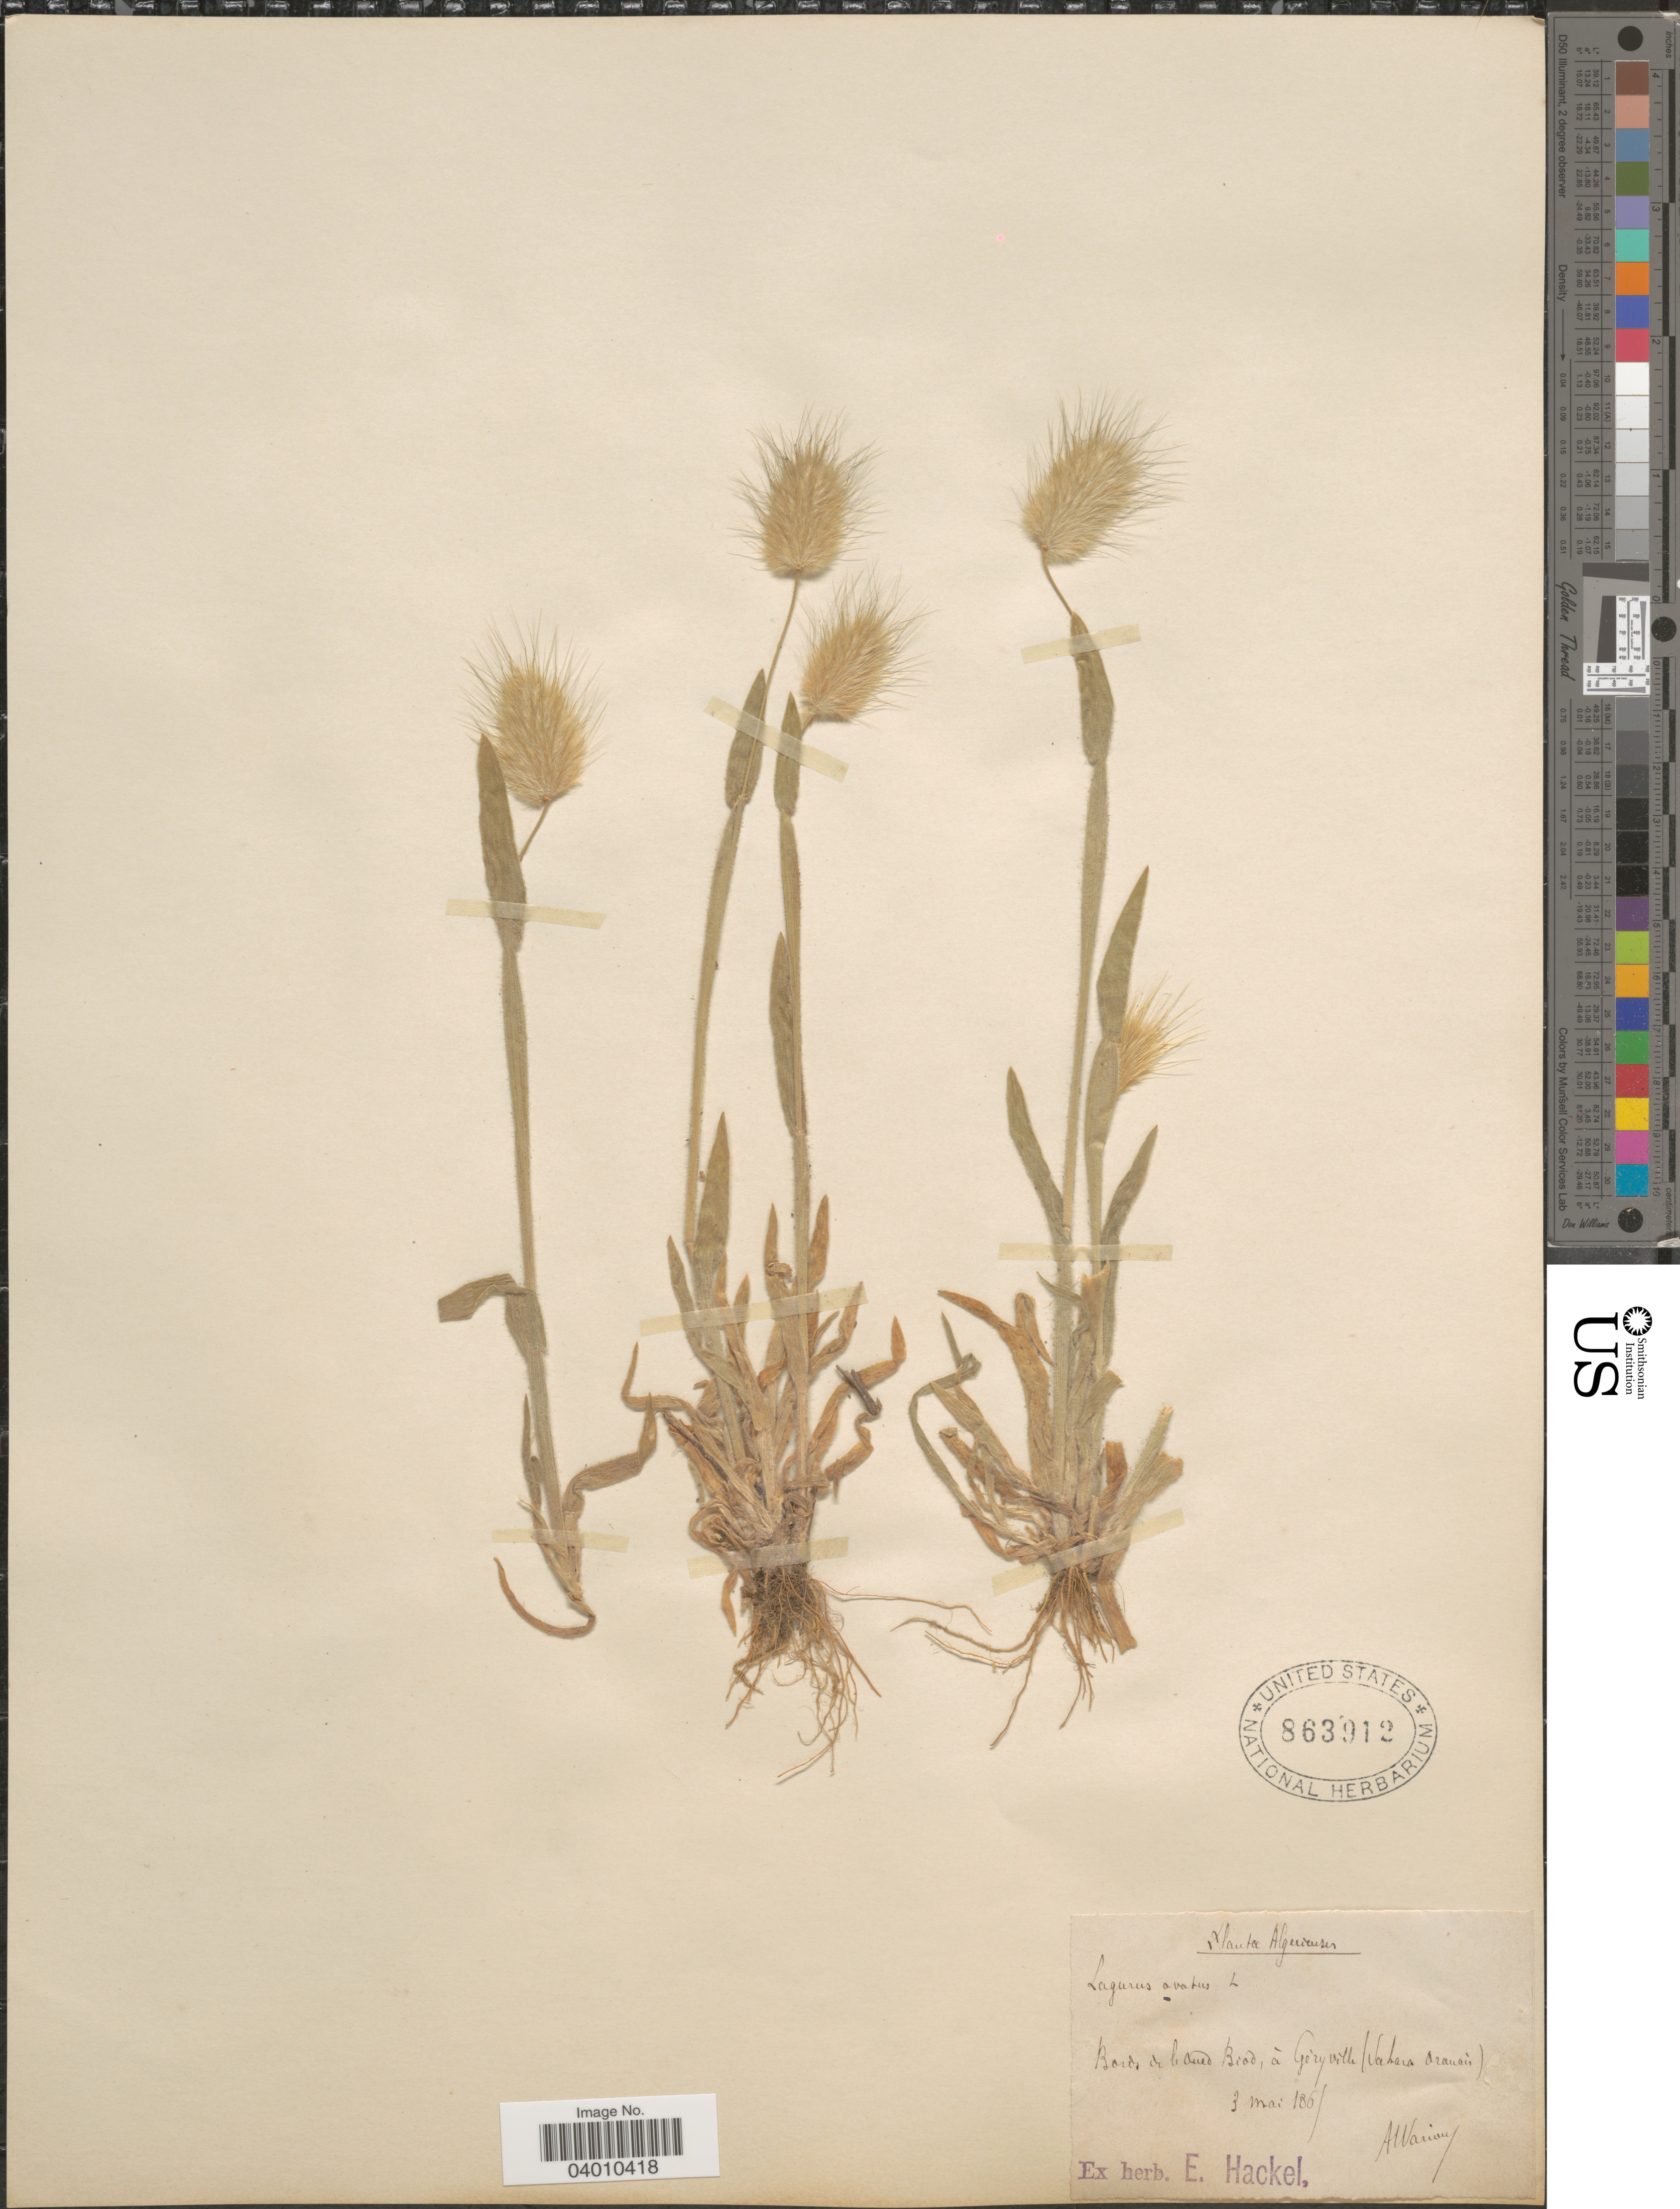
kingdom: Plantae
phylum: Tracheophyta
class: Liliopsida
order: Poales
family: Poaceae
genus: Lagurus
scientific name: Lagurus ovatus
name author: L.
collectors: A. Warion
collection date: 1867-05-03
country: Algeria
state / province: Oran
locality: Bords de la Oued Biod, à Géryville (Sahara Oranais).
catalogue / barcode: US 863912